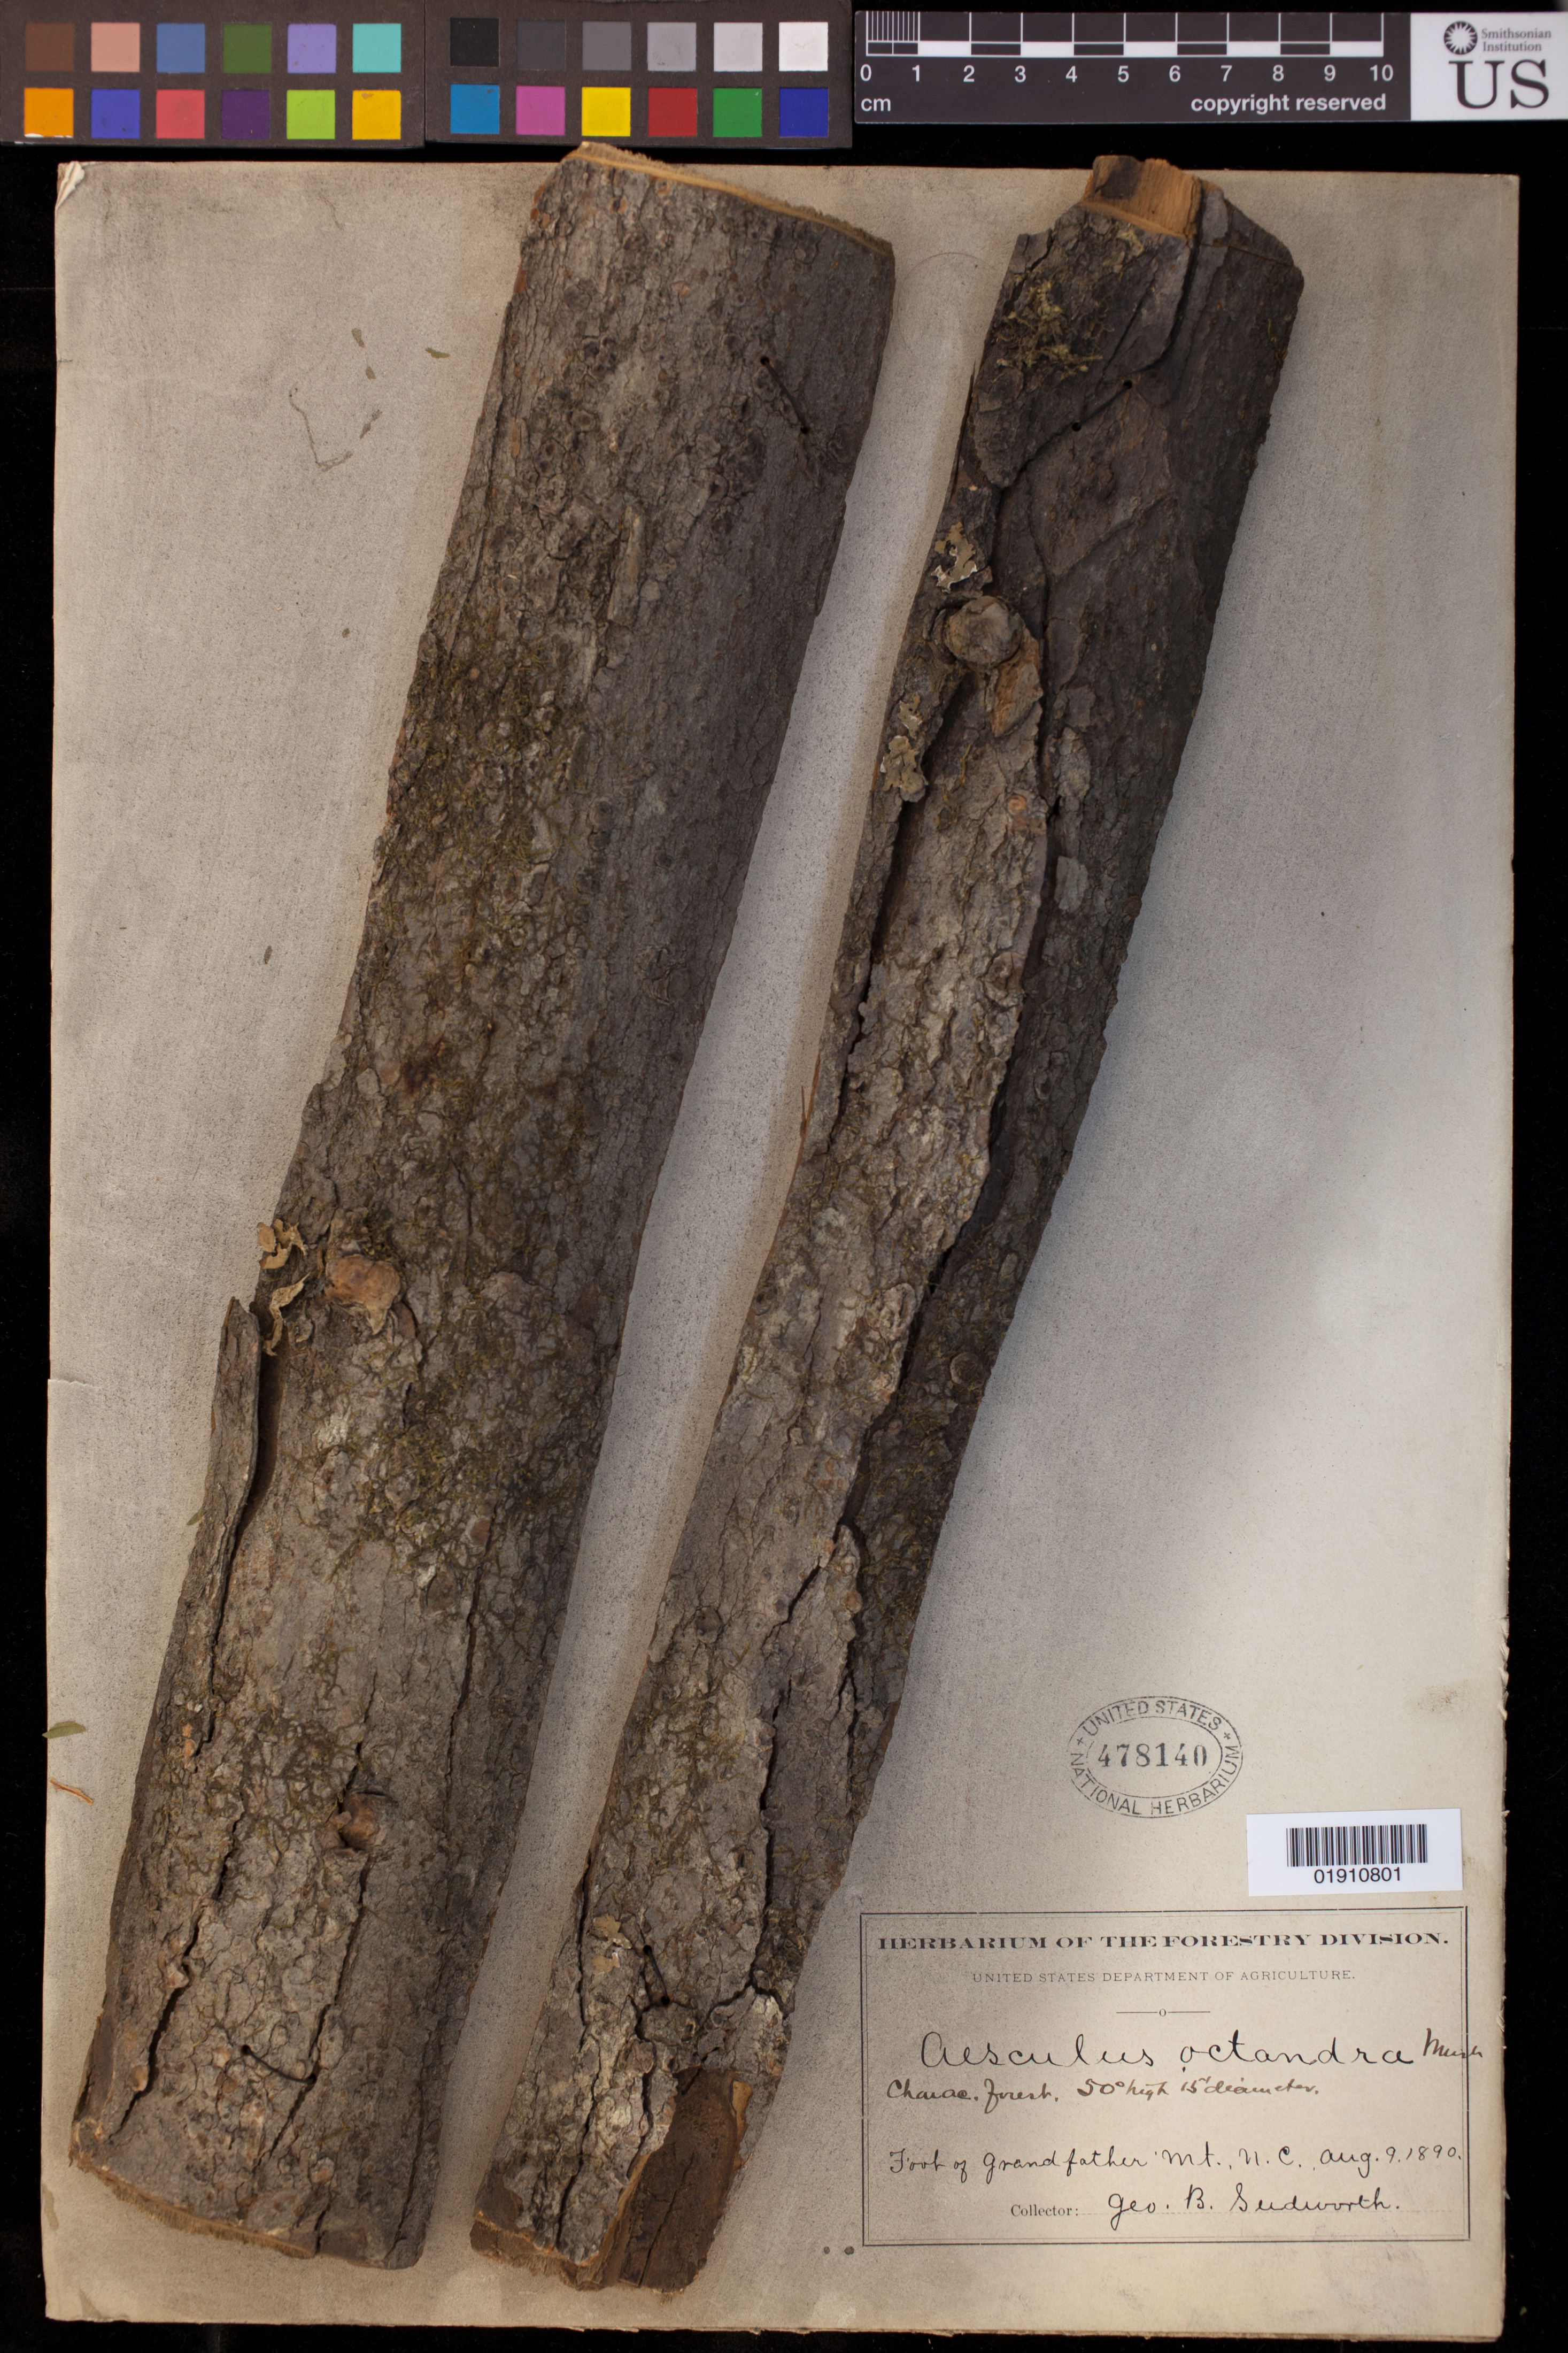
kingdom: Plantae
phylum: Tracheophyta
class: Magnoliopsida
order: Sapindales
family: Sapindaceae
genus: Aesculus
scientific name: Aesculus octandra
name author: Marshall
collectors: G. B. Sudworth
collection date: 1890-08-09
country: United States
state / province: North Carolina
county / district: Avery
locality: Foot of Grandfather Mt.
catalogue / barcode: US 478140